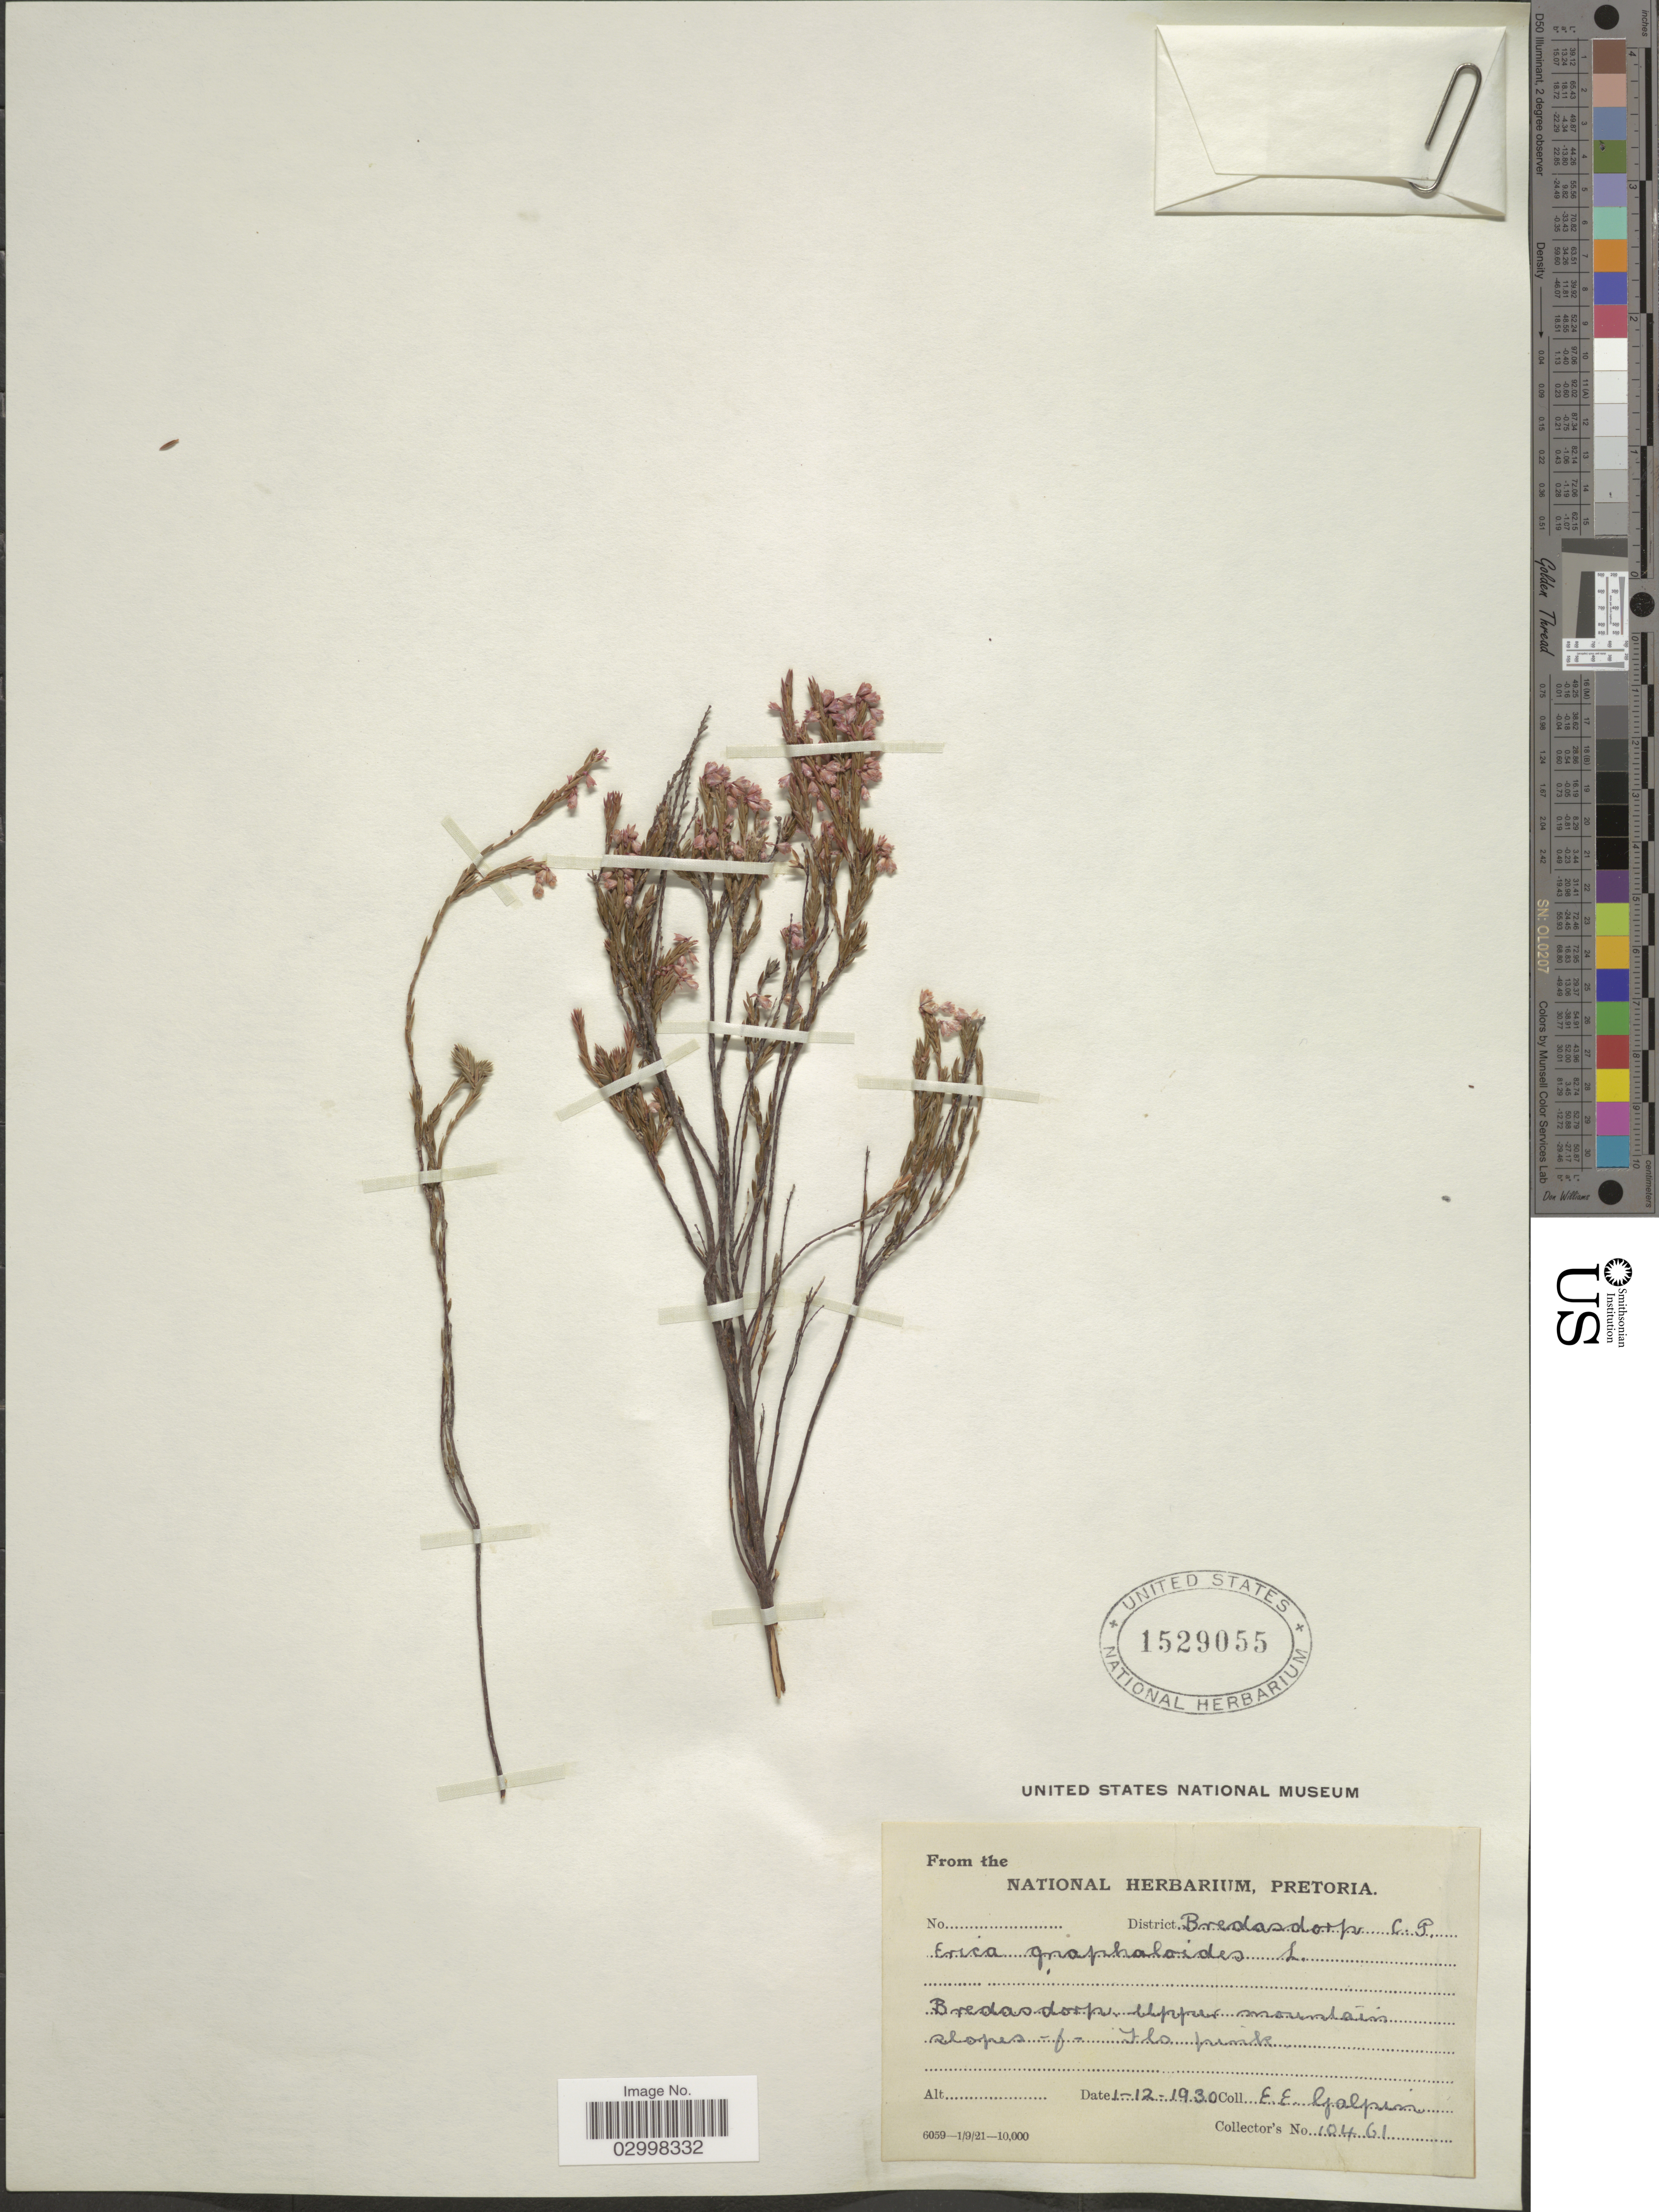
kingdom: Plantae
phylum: Tracheophyta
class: Magnoliopsida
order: Ericales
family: Ericaceae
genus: Erica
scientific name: Erica gnaphaloides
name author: L.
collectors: E. Galpin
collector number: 10461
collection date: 1930-12-01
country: South Africa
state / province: Western Cape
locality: District Bredasdorp. Bredasdorp. Upper mountain slopes.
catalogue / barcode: US 1529055